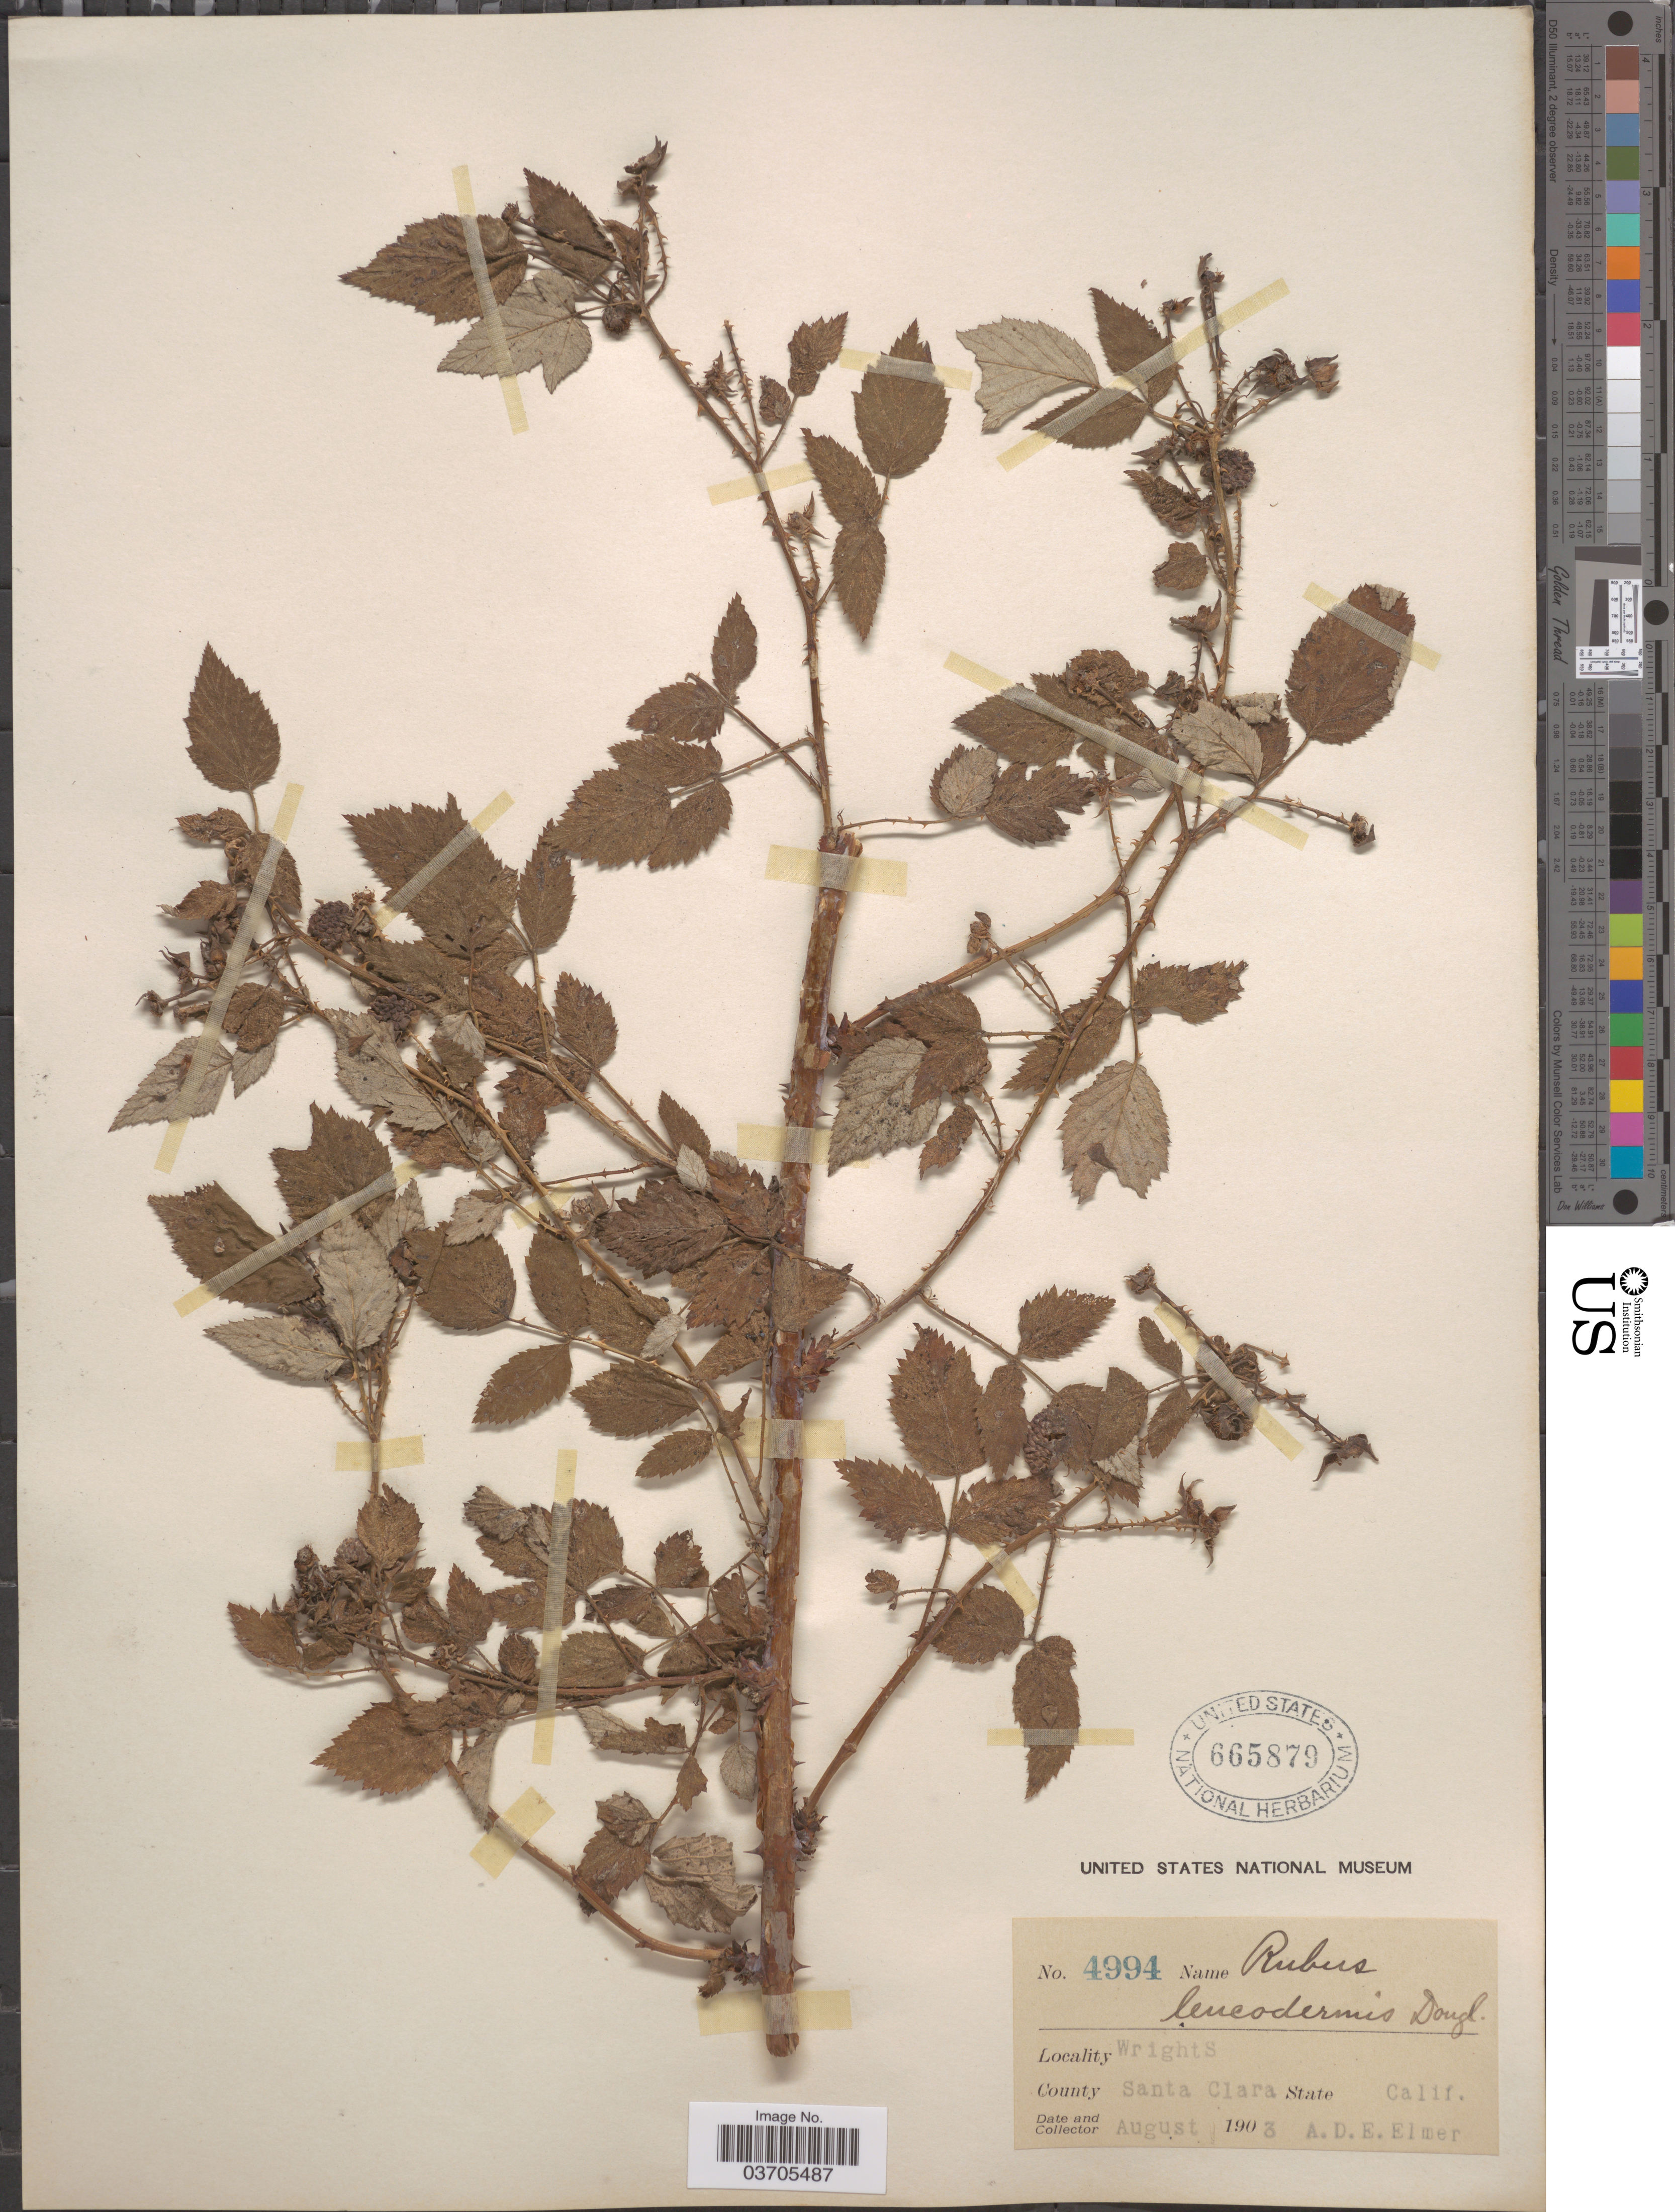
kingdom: Plantae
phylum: Tracheophyta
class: Magnoliopsida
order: Rosales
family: Rosaceae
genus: Rubus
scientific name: Rubus leucodermis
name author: Douglas ex Torr. & A. Gray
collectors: A. D. E. Elmer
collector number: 4994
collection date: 1903-08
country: United States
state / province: California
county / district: Santa Clara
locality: Wrights. County Santa Clara.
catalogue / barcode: US 665879